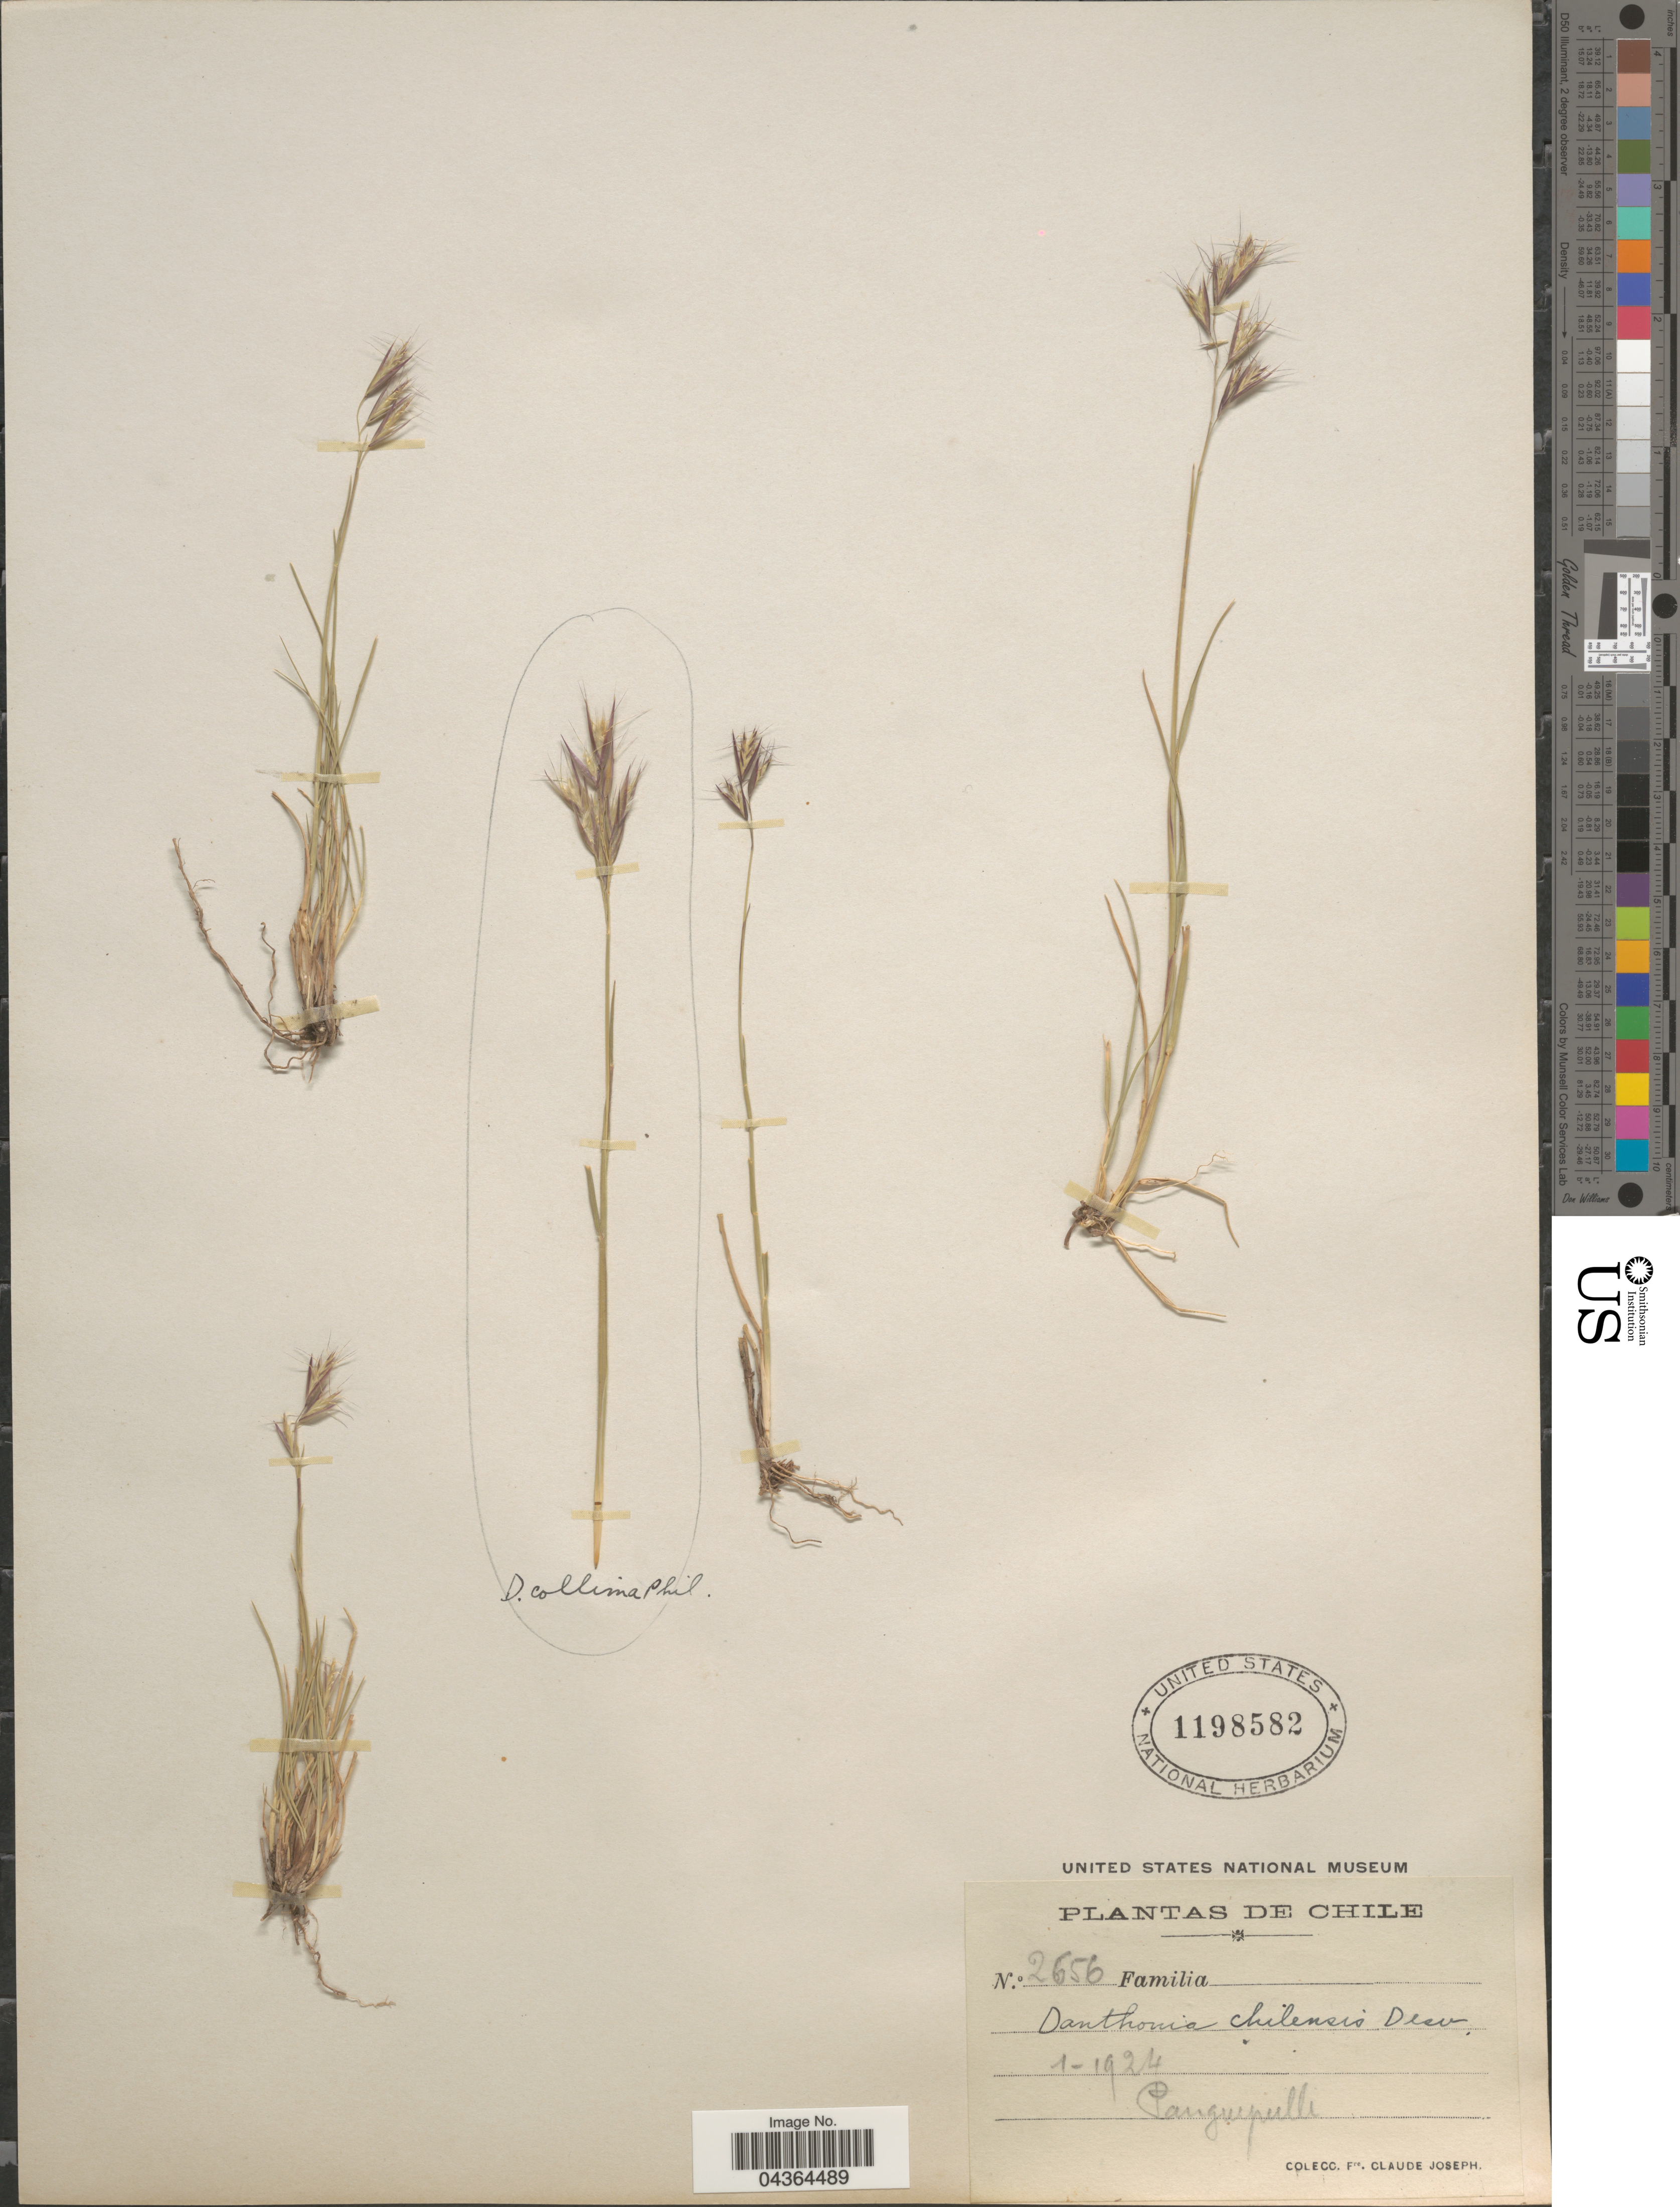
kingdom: Plantae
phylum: Tracheophyta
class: Liliopsida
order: Poales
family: Poaceae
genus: Danthonia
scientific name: Danthonia chilensis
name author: É. Desv.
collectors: Bro. Claude-Joseph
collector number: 2656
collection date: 1924-01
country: Chile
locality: Panguipulli.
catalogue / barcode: US 1198582